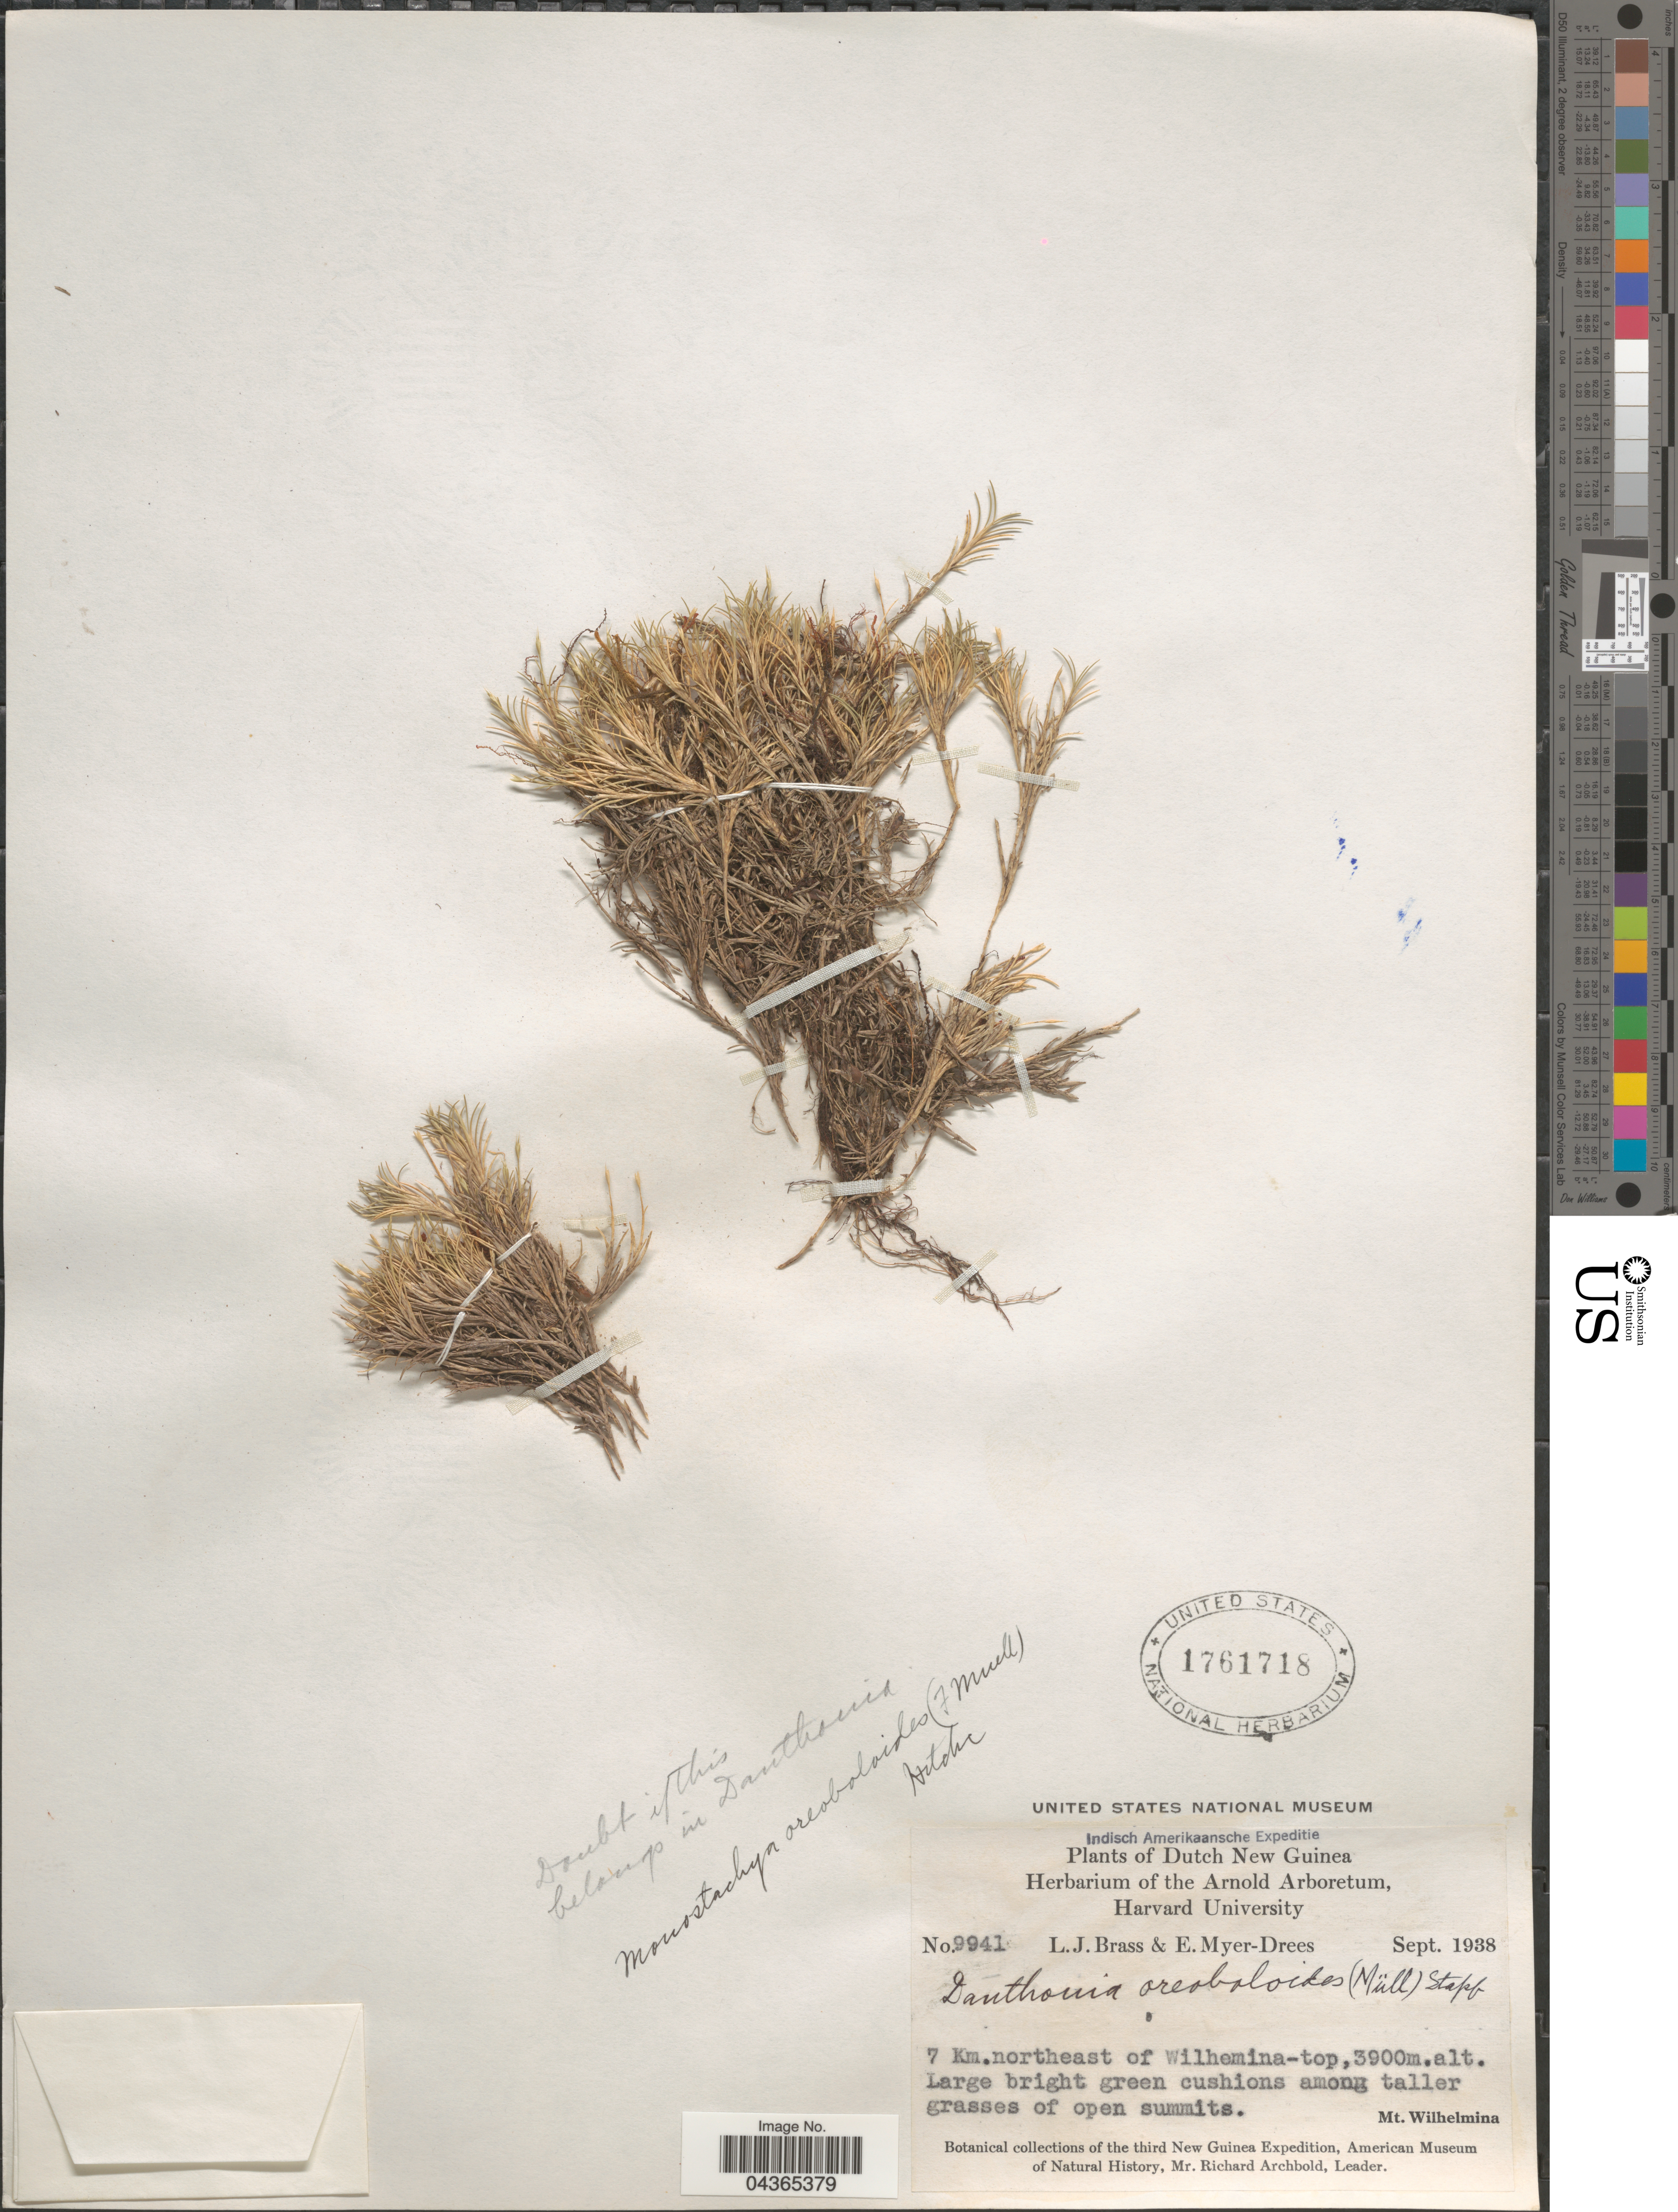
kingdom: Plantae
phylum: Tracheophyta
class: Liliopsida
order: Poales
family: Poaceae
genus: Rytidosperma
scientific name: Rytidosperma oreoboloides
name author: (F. Muell.) H.P. Linder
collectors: L. J. Brass & E. Myer-Drees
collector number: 9941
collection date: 1938-09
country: Indonesia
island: New Guinea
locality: Indisch Amerikaansche Expeditie. Dutch New Guinea. 7 Km. northeast of Wilhemina-top, among taller grasses of open summits. Mt. Wilhelmina. Third New Guinea Expedition.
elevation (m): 3900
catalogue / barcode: US 1761718